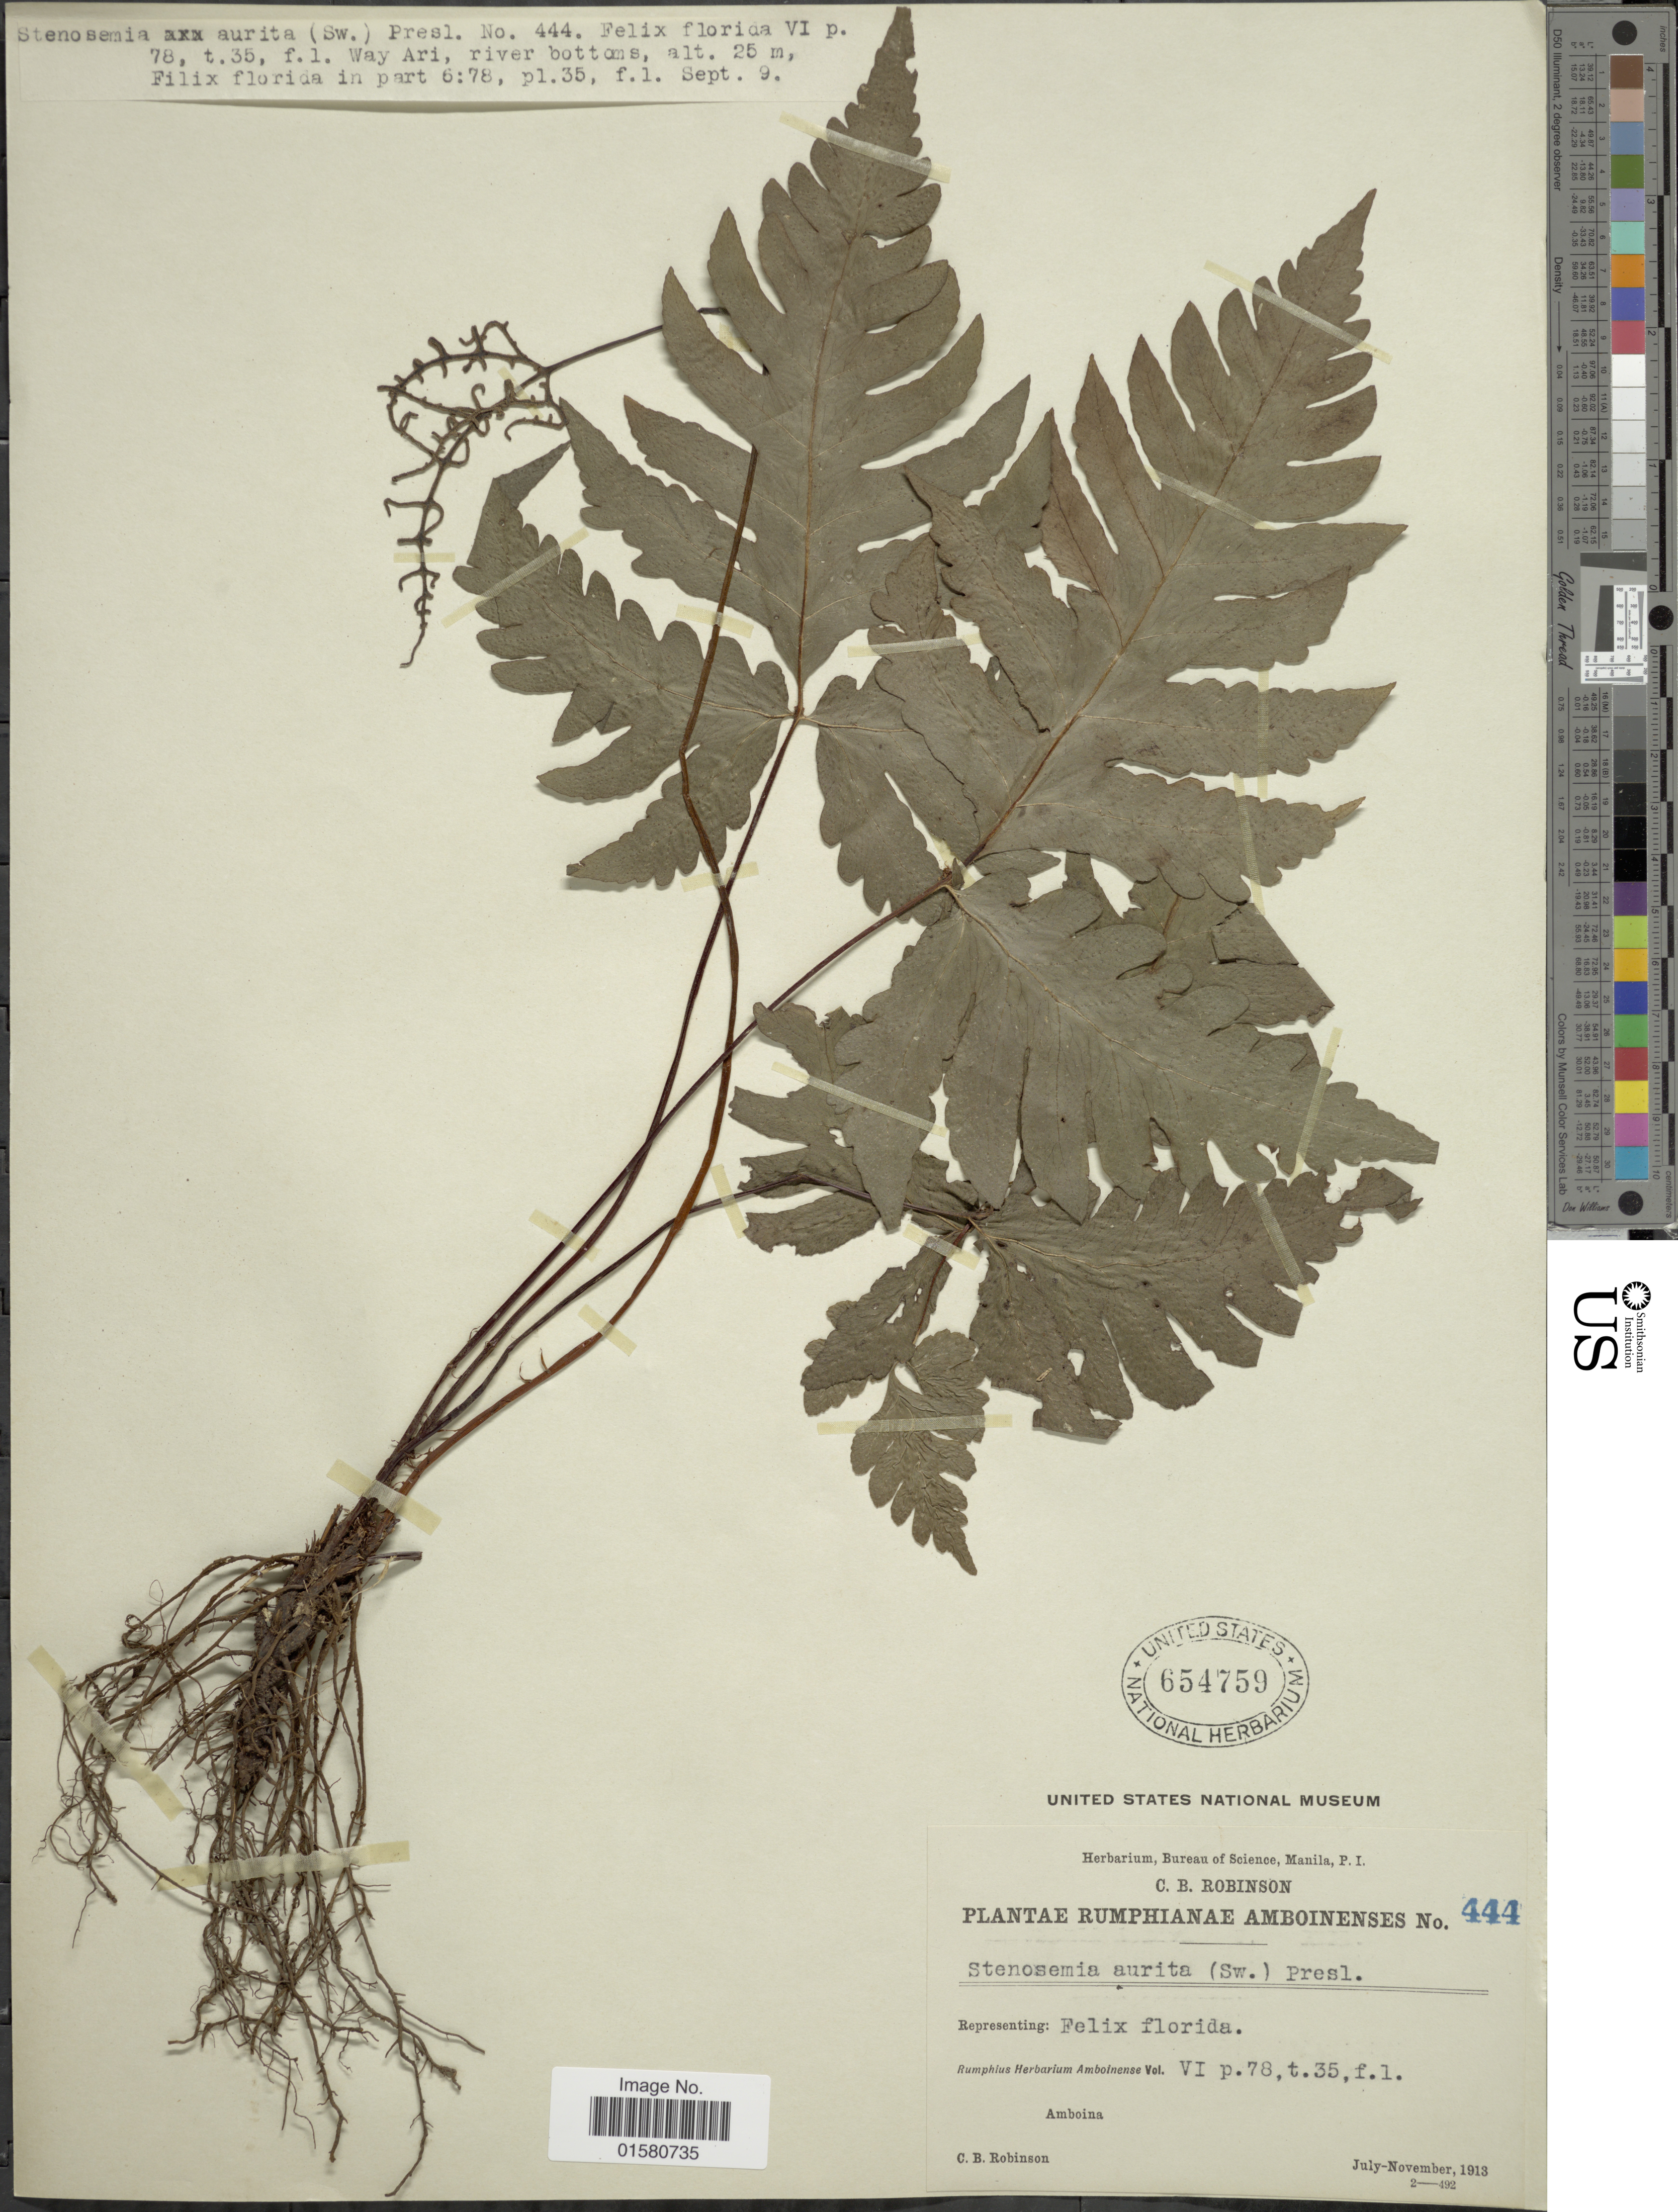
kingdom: Plantae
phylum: Tracheophyta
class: Polypodiopsida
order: Polypodiales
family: Tectariaceae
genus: Tectaria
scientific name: Tectaria aurita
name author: (Sw.) Chandra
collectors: C. Robinson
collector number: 444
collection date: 1913-07/1913-11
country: Indonesia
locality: Amboina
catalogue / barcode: US 654759